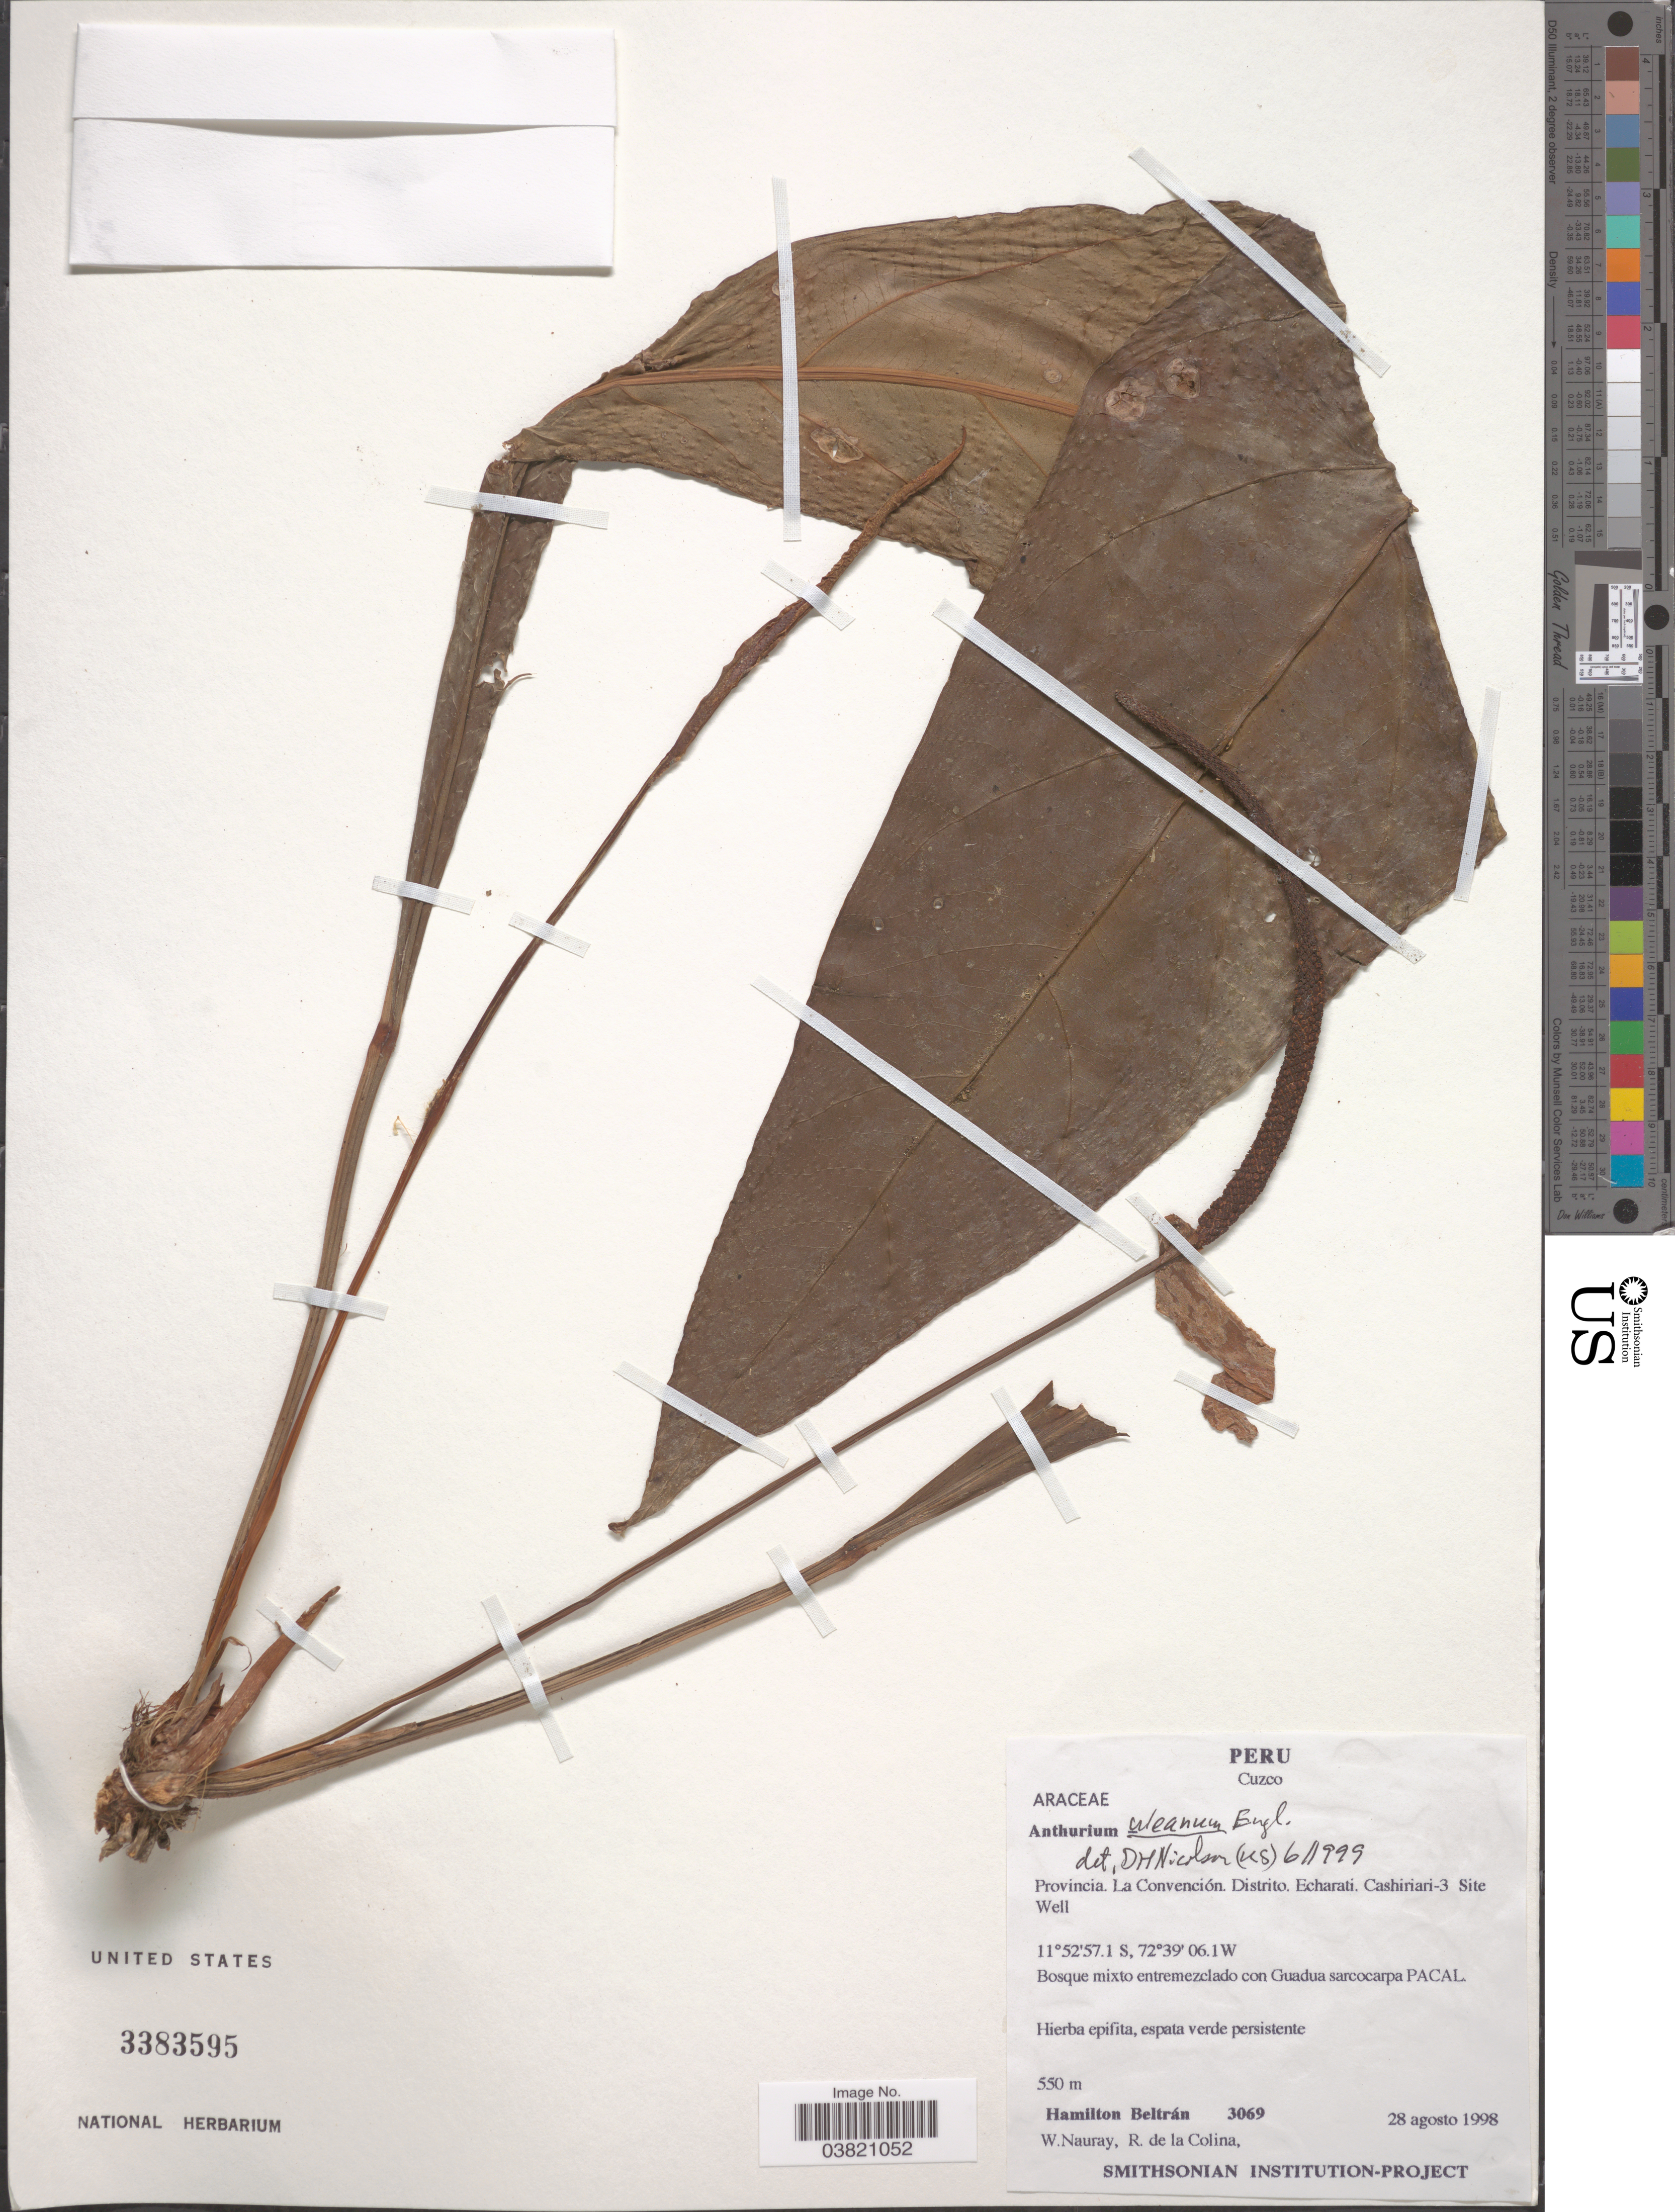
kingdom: Plantae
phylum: Tracheophyta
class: Liliopsida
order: Alismatales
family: Araceae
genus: Anthurium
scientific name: Anthurium uleanum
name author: Engl.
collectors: H. Beltran, W. Nauray & R. Colina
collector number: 3069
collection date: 1998-08-28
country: Peru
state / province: Cusco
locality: Cuzco. Provincia. La Convención. Distrito. Echarati. Cashiriari-3 Site Well.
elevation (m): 550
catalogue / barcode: US 3383595